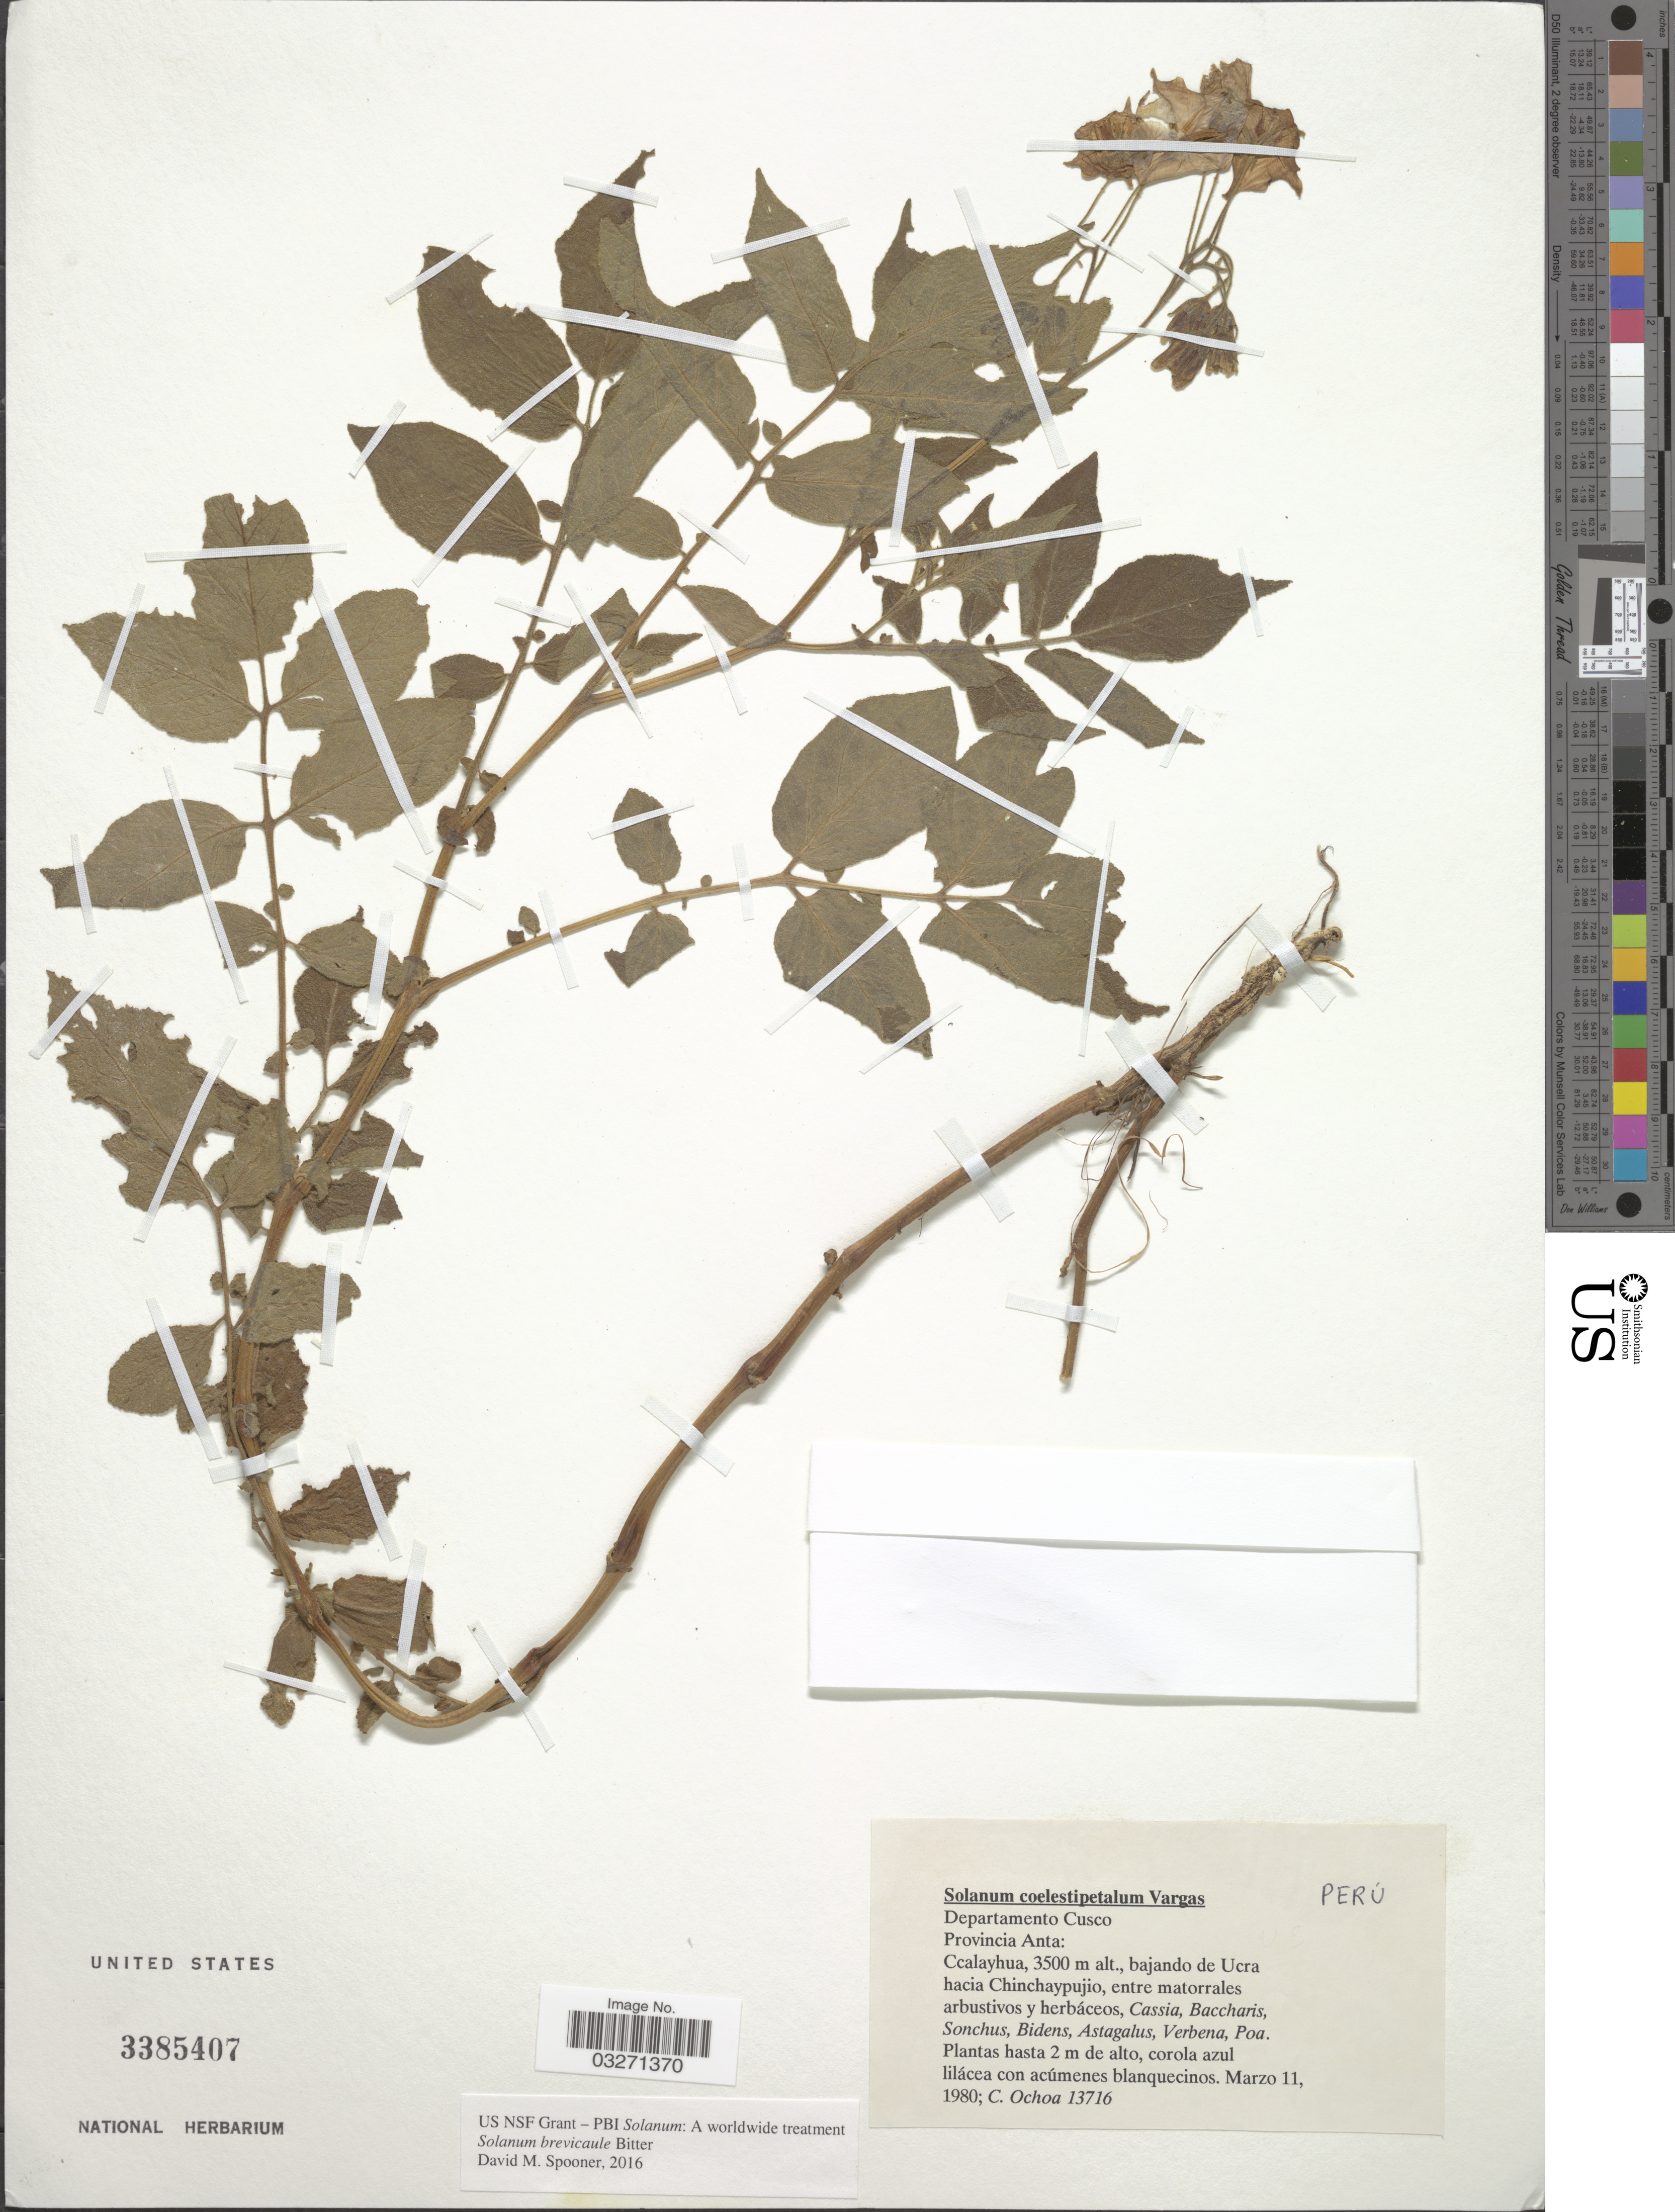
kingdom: Plantae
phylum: Tracheophyta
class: Magnoliopsida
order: Solanales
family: Solanaceae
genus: Solanum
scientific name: Solanum brevicaule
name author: Bitter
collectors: C. Ochoa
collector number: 13716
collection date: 1980-03-11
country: Peru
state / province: Cusco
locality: Departamento Cusco. Provincia Anta: Ccalayhua, bajando de Ucra hacia Chinchaypujio.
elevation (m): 3500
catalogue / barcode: US 3385407